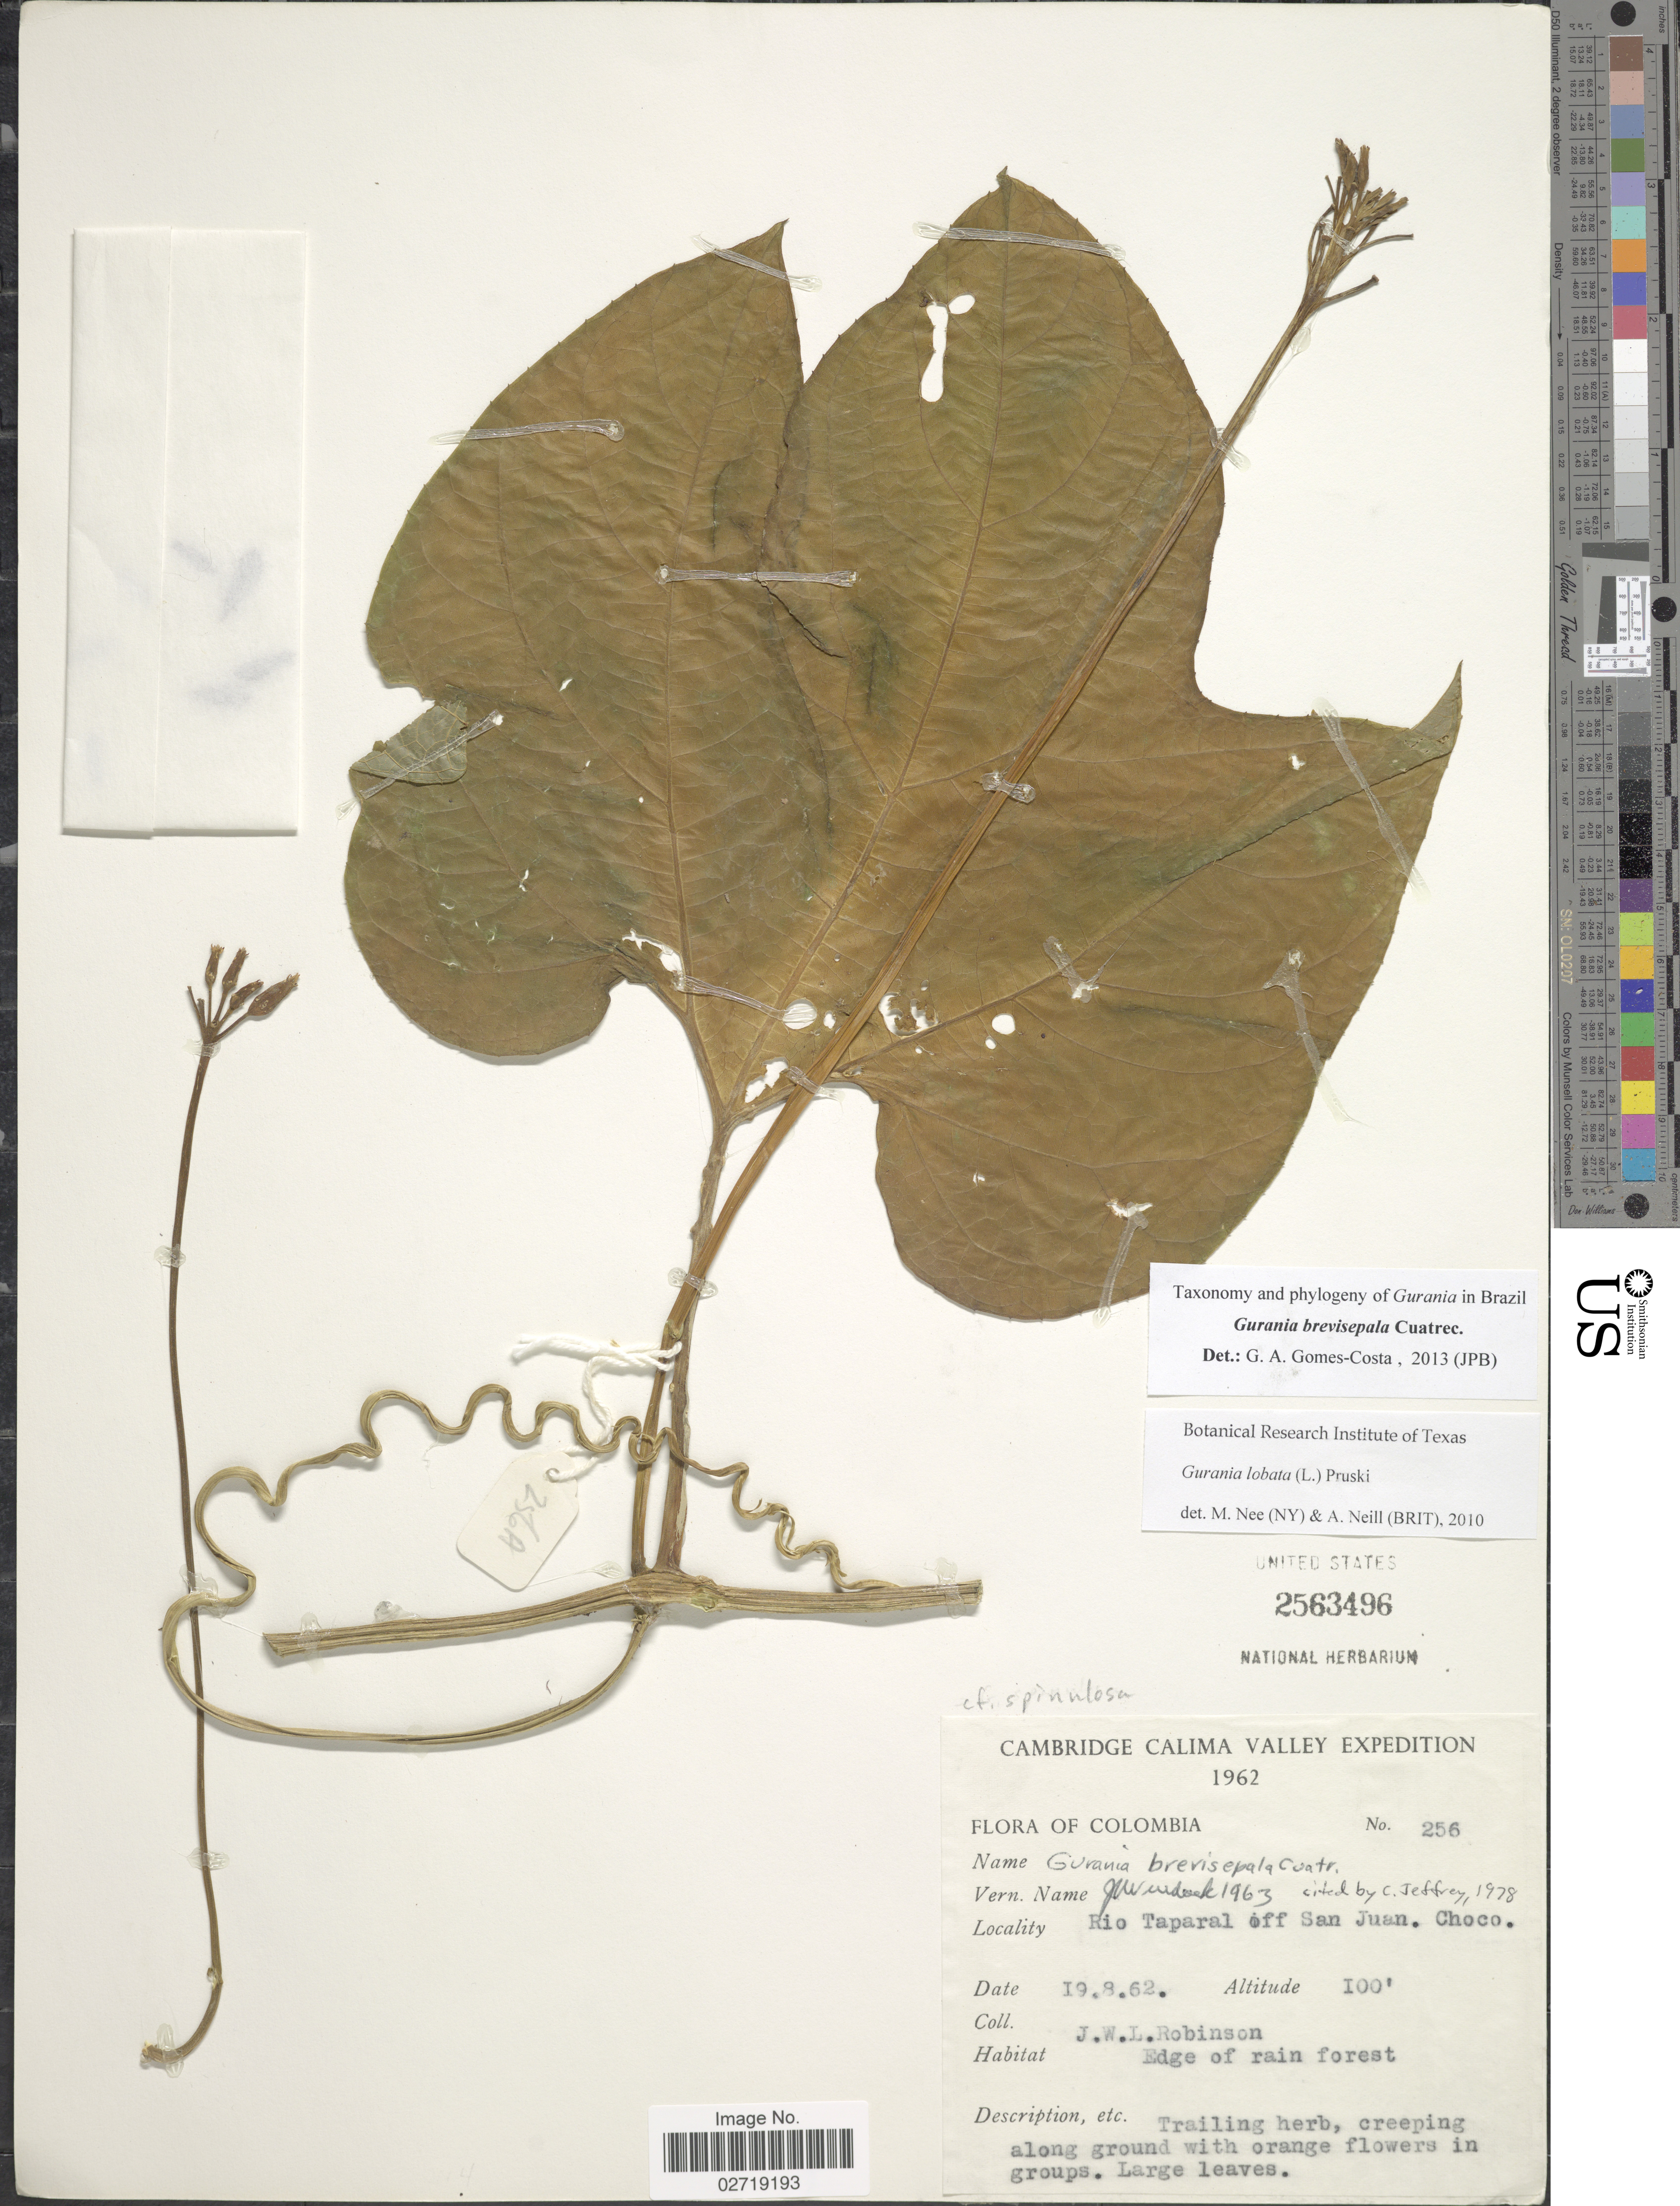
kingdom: Plantae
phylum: Tracheophyta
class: Magnoliopsida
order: Cucurbitales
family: Cucurbitaceae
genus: Gurania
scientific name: Gurania brevisepala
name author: Cuatrec.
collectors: J. W. Robinson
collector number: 256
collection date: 1962-08-19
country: Colombia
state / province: Chocó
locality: Calima Valley. Rio Taparal off San Juan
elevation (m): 30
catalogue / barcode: US 2563496